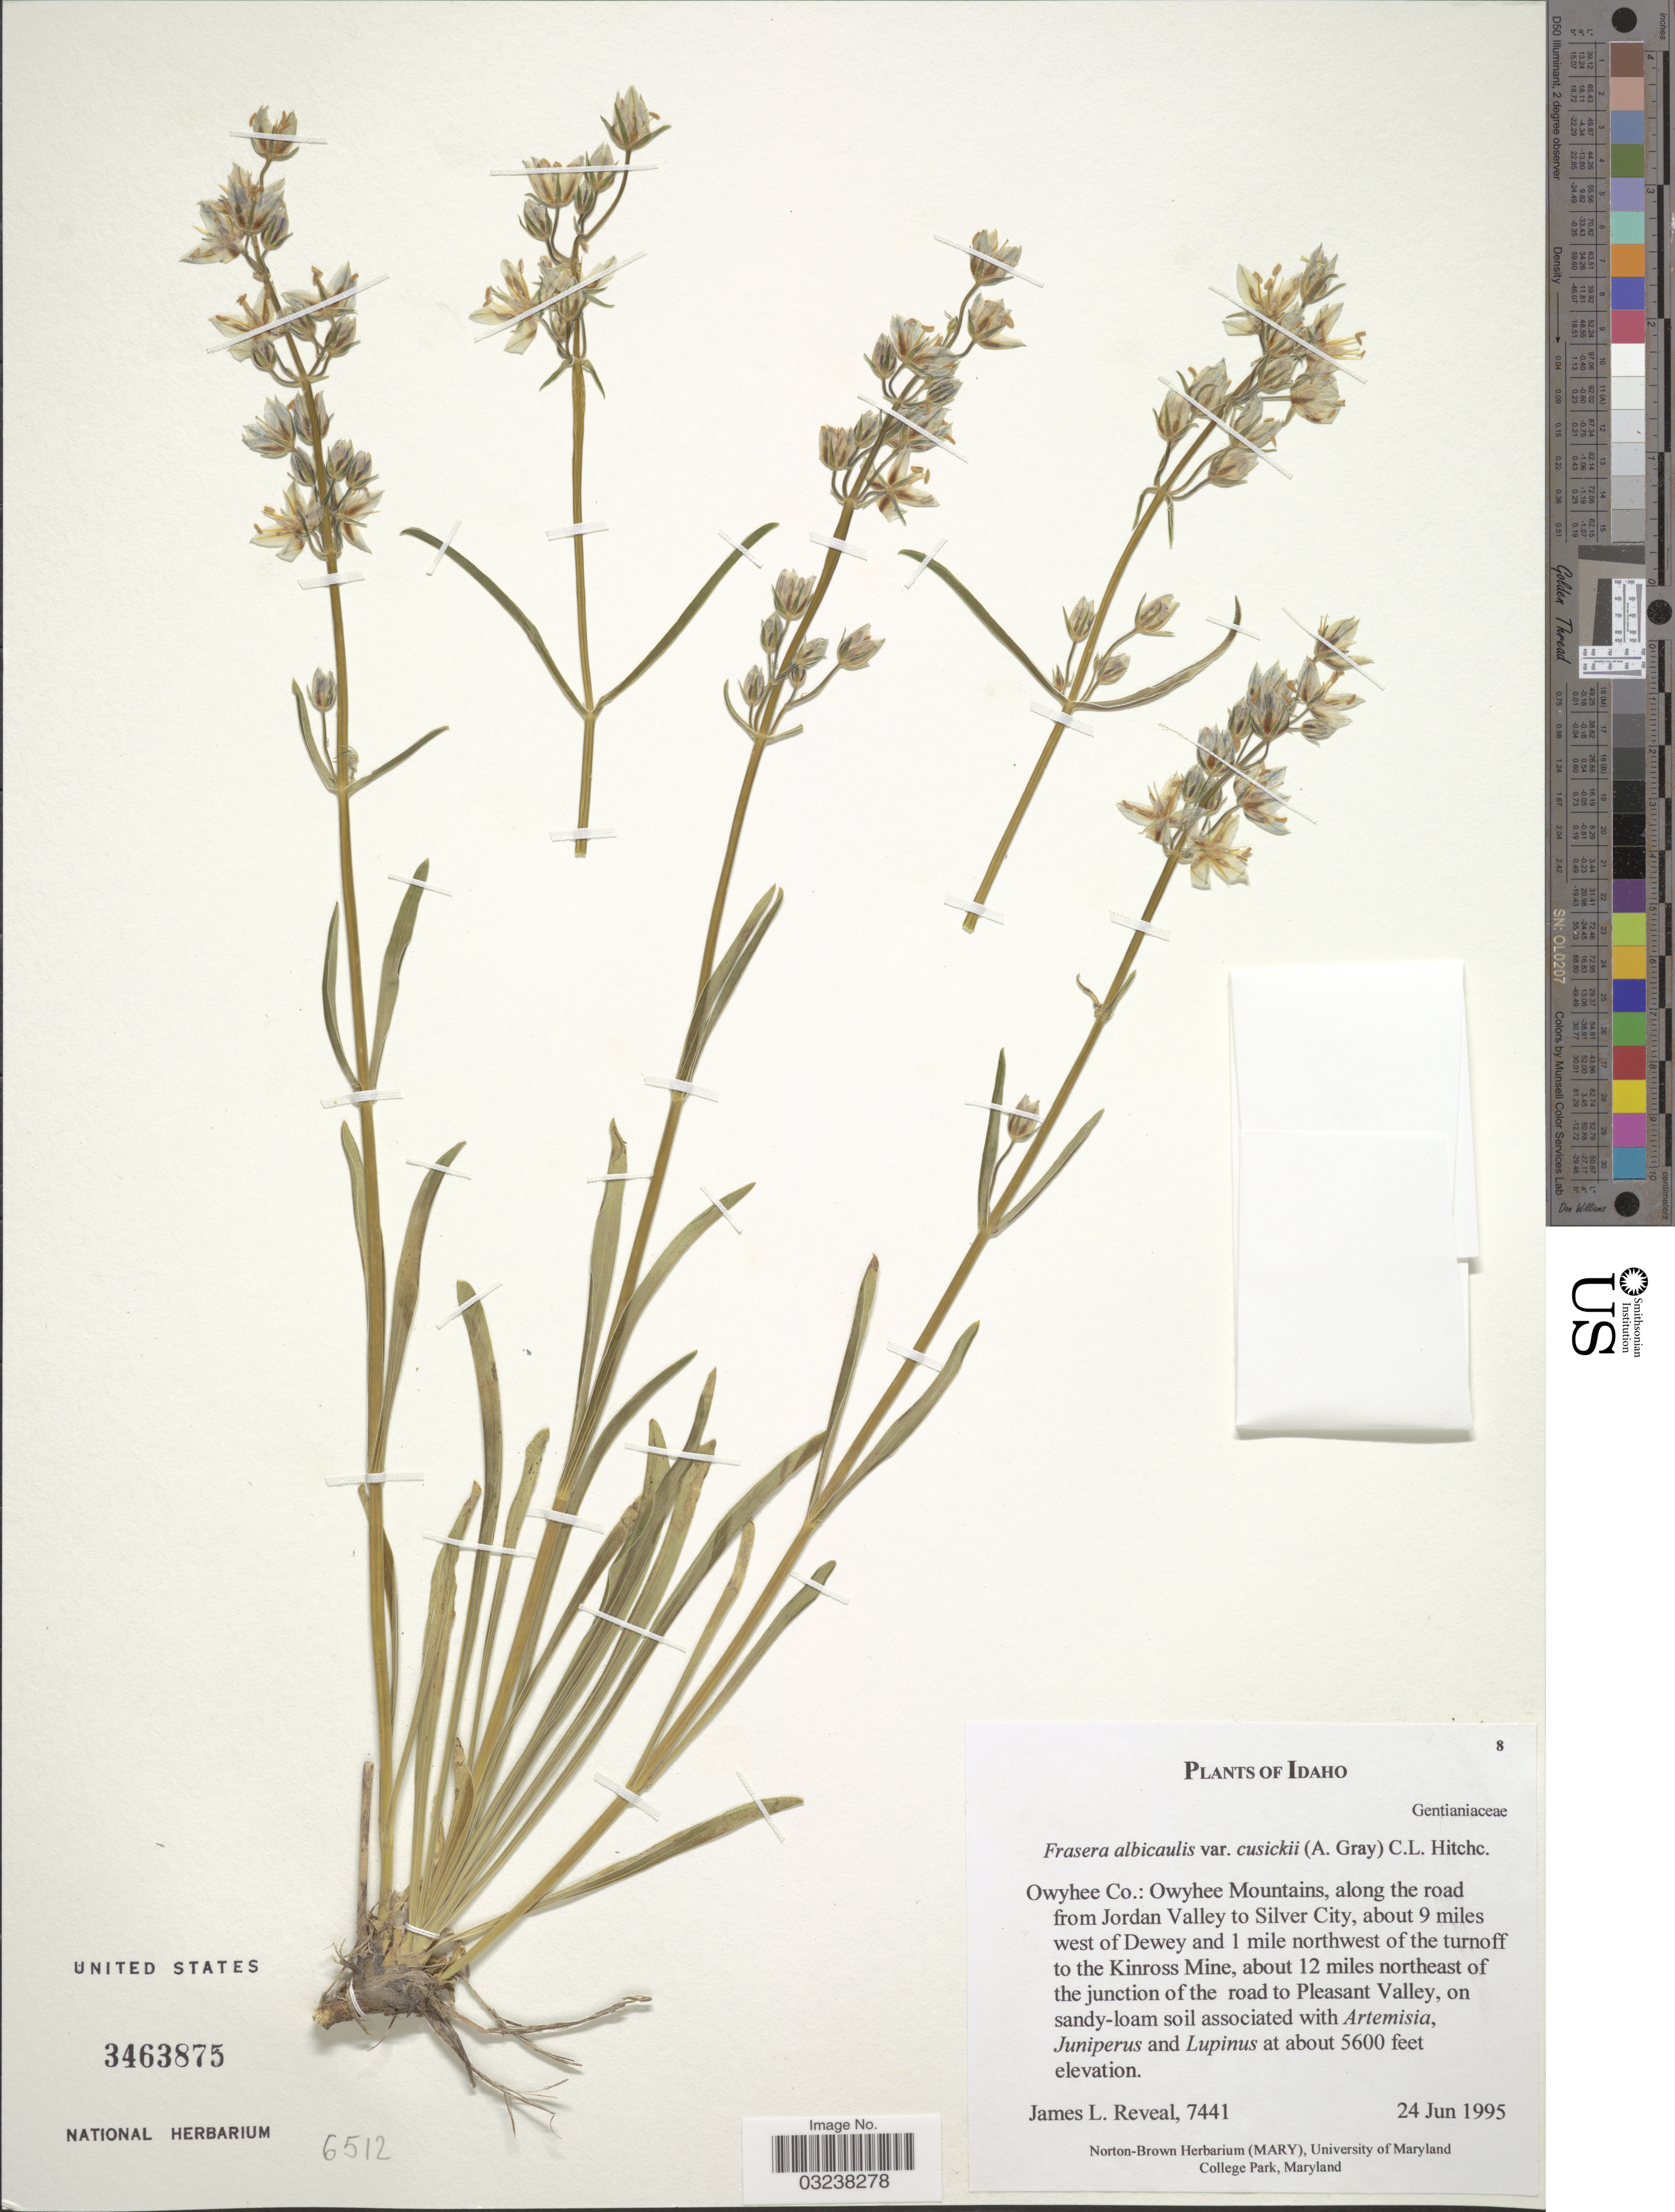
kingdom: Plantae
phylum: Tracheophyta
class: Magnoliopsida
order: Gentianales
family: Gentianaceae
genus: Swertia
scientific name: Swertia albicaulis var. idahoensis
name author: (H. St. John) J.S. Pringle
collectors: J. L. Reveal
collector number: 7441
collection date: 1995-06-24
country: United States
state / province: Idaho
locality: Owyhee Co.: Owyhee Mountains, along the road from Jordan Valley to Silver City, about 9 miles west of Dewey and 1 mile northwest of the turnoff to the Kinross Mine, about 12 miles northeast of the junction of the road to Pleasant Valley.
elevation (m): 1707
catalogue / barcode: US 3463875